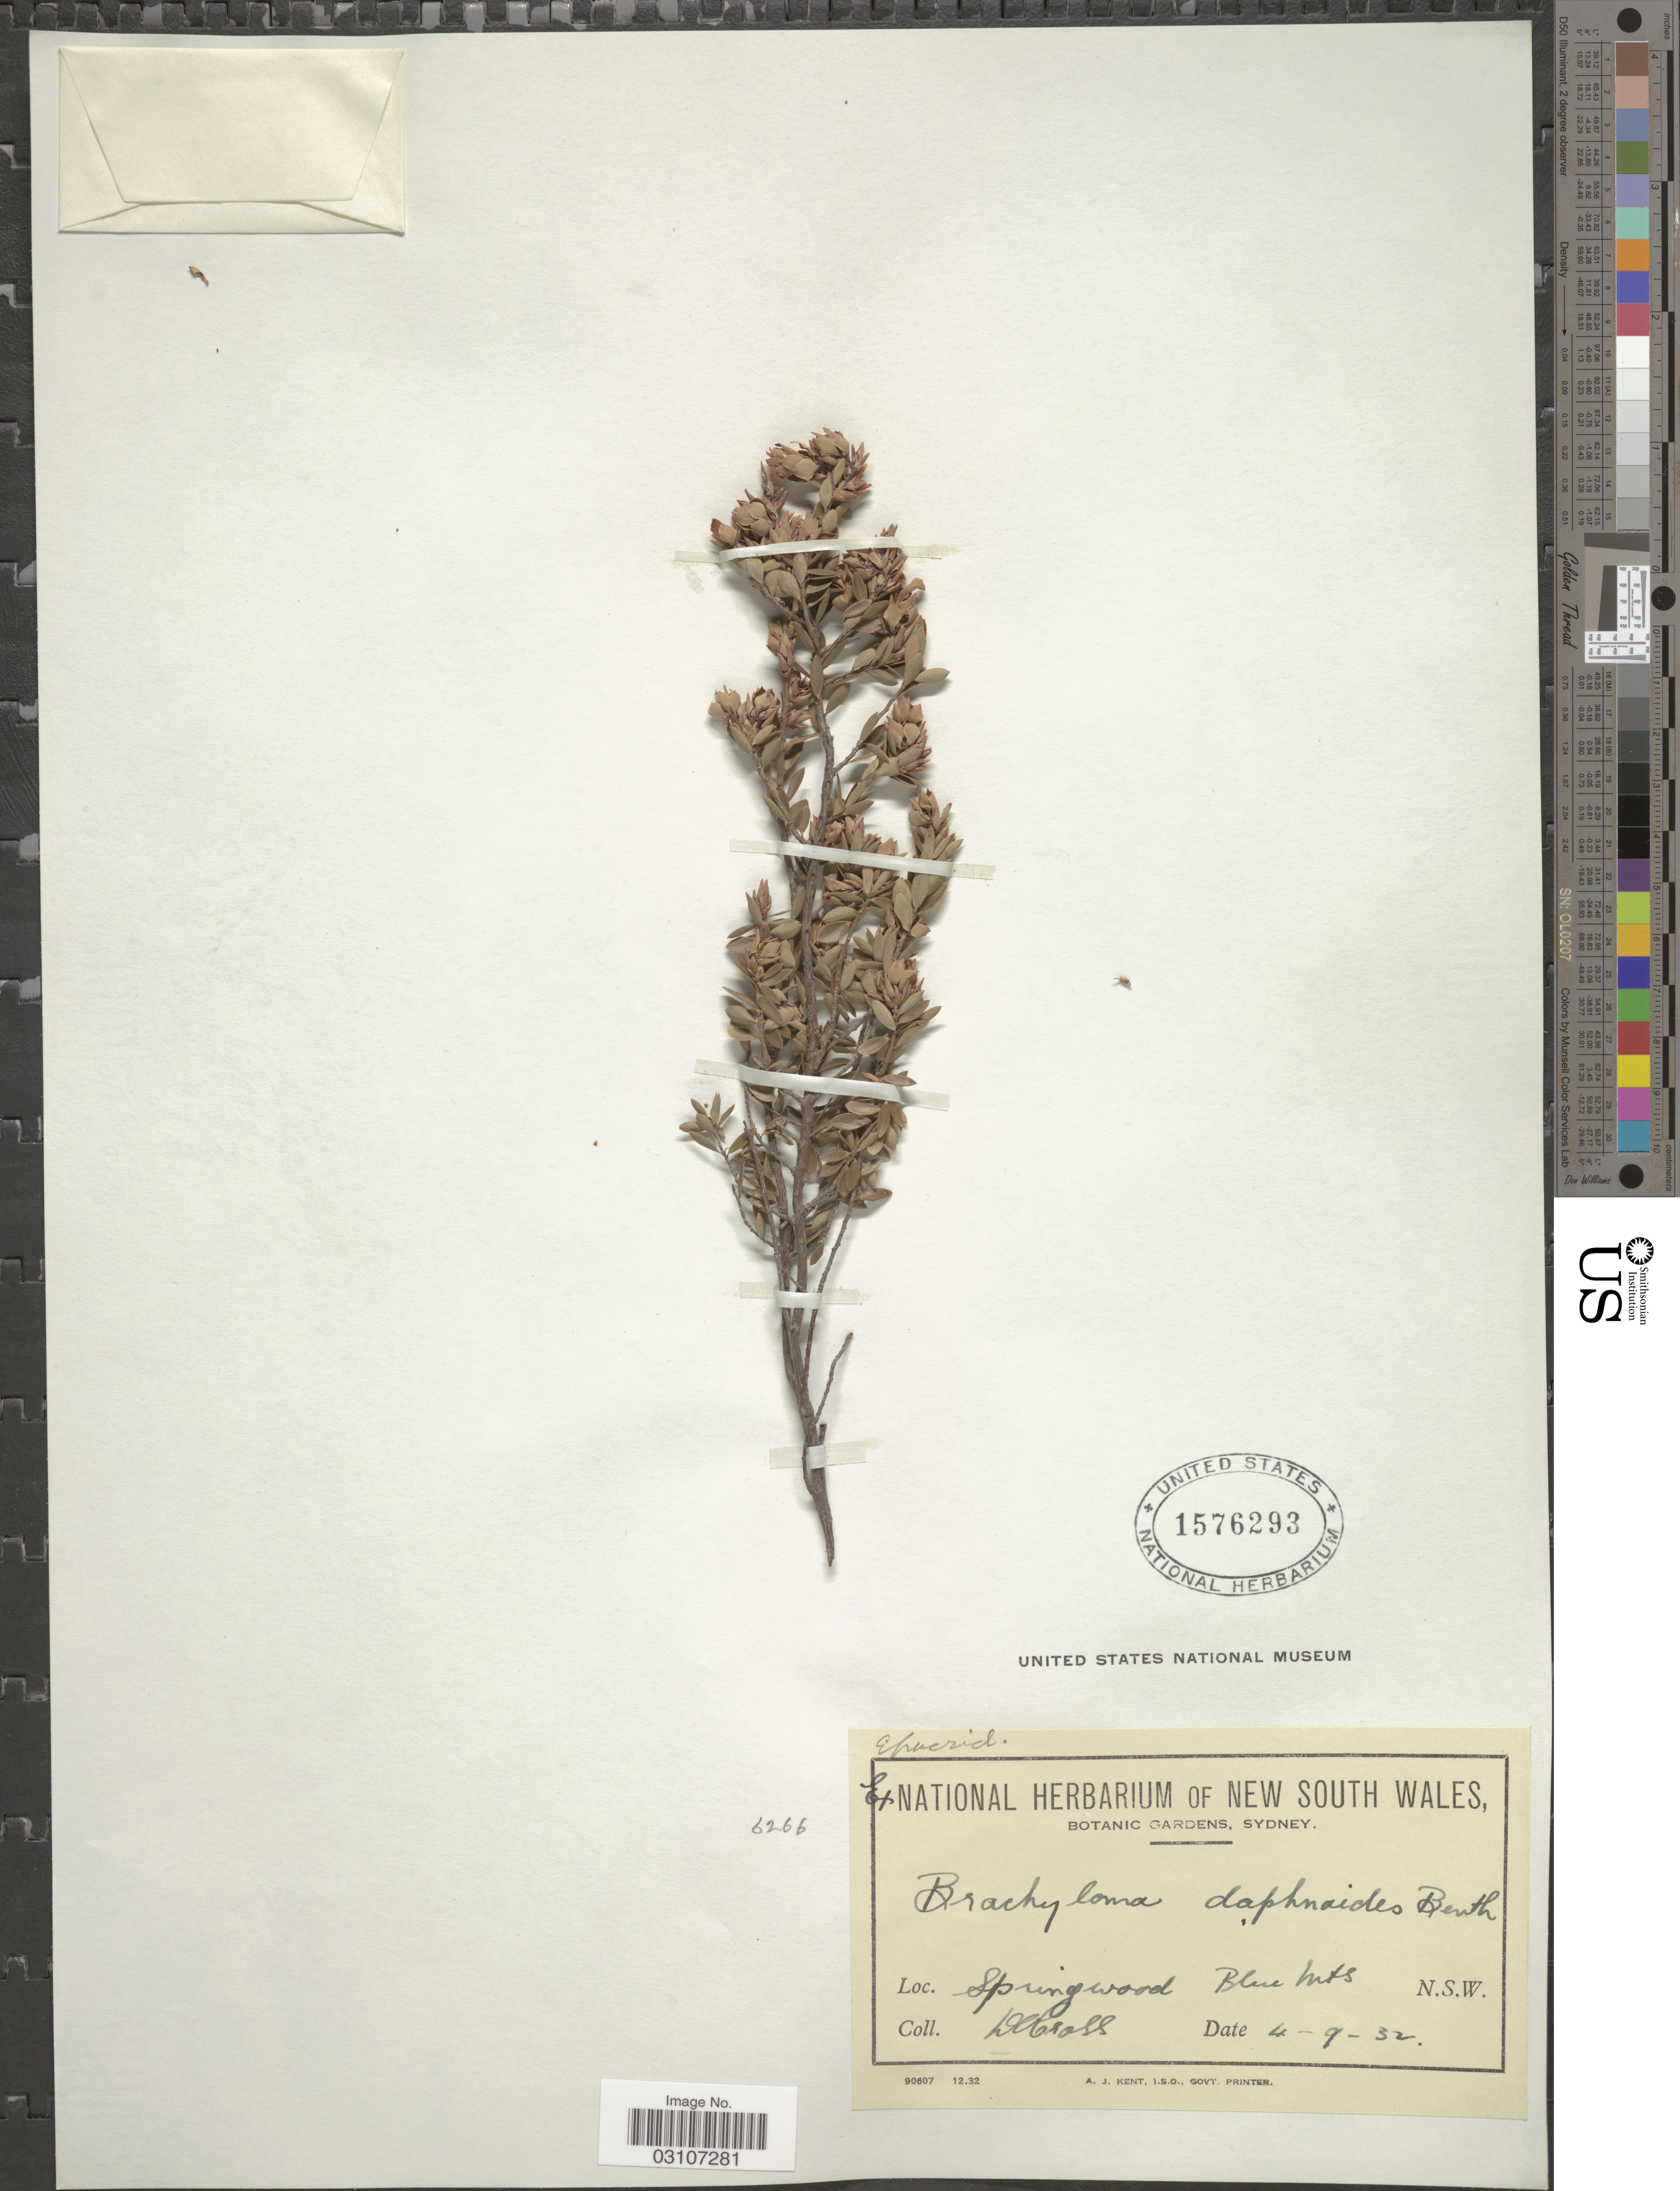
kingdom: Plantae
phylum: Tracheophyta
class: Magnoliopsida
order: Ericales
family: Ericaceae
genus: Brachyloma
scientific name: Brachyloma daphnoides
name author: (Sm.) Benth.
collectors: D. Cross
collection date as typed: Transcribed d/m/y: 4/9/32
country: Australia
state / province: New South Wales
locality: Springwood Blue Mts. N. S. W.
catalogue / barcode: US 1576293